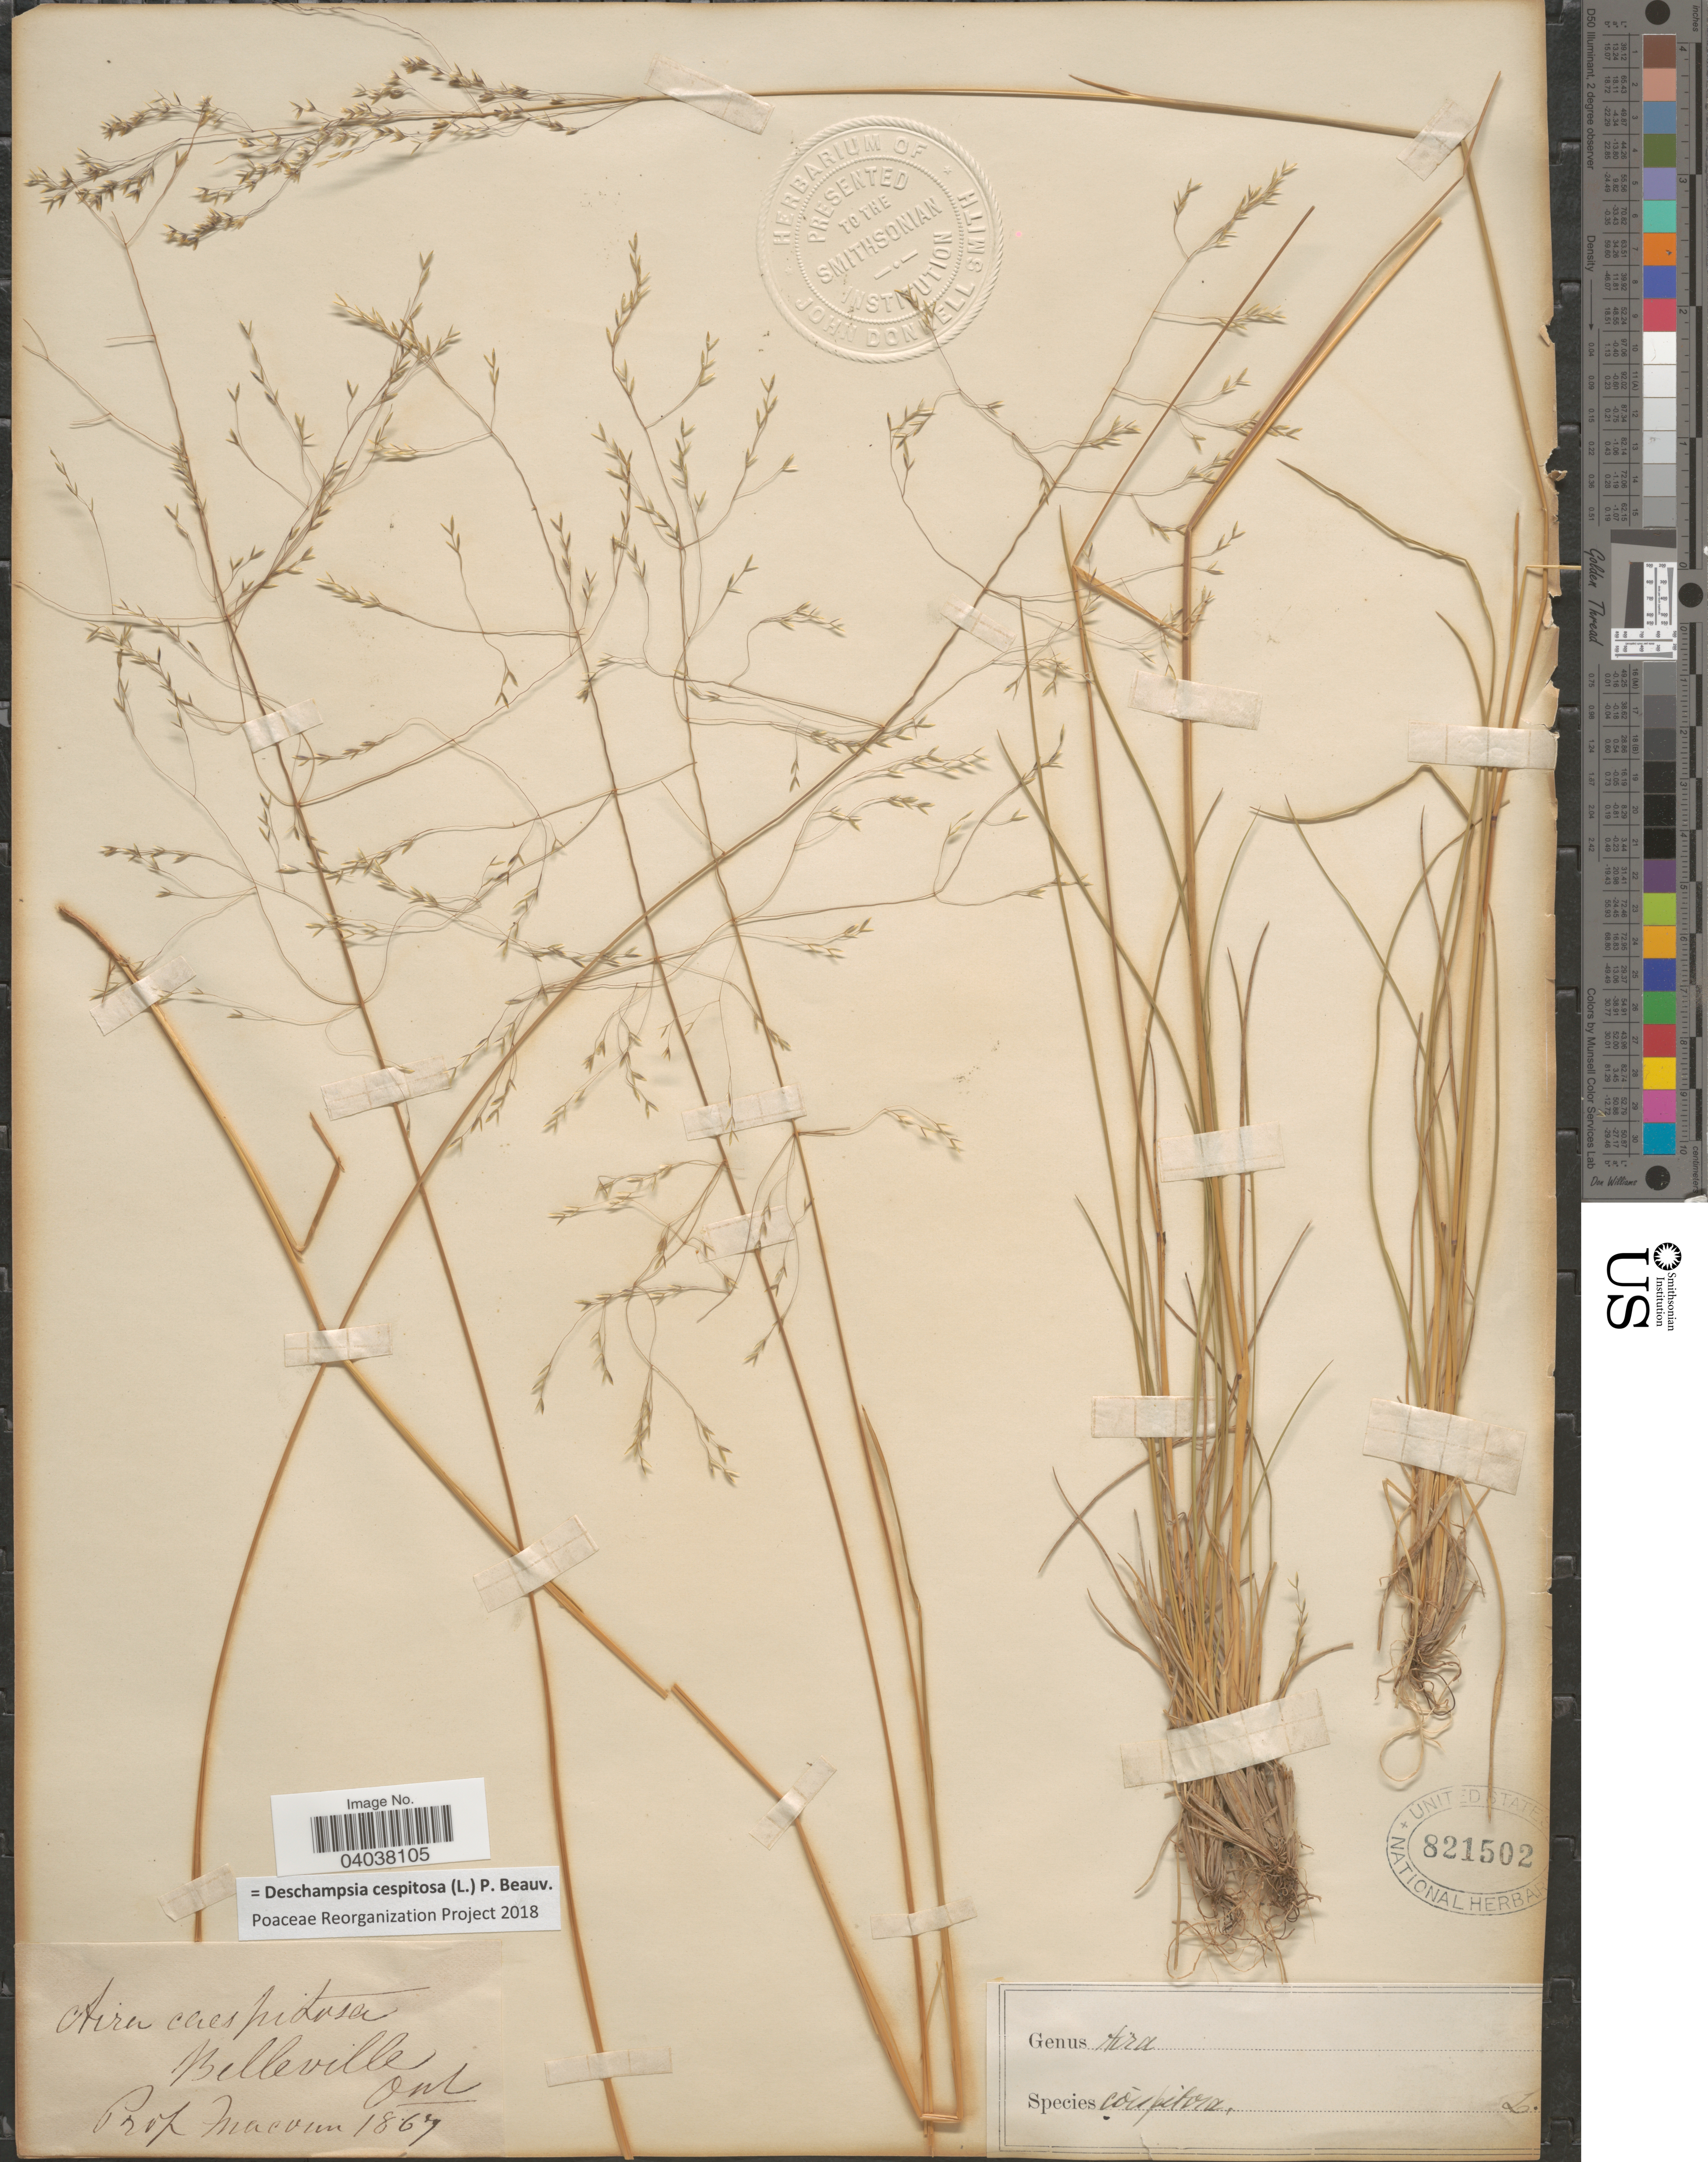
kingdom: Plantae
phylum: Tracheophyta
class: Liliopsida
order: Poales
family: Poaceae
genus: Deschampsia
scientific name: Deschampsia cespitosa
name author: (L.) P. Beauv.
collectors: -- Macoun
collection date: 1867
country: Canada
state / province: Ontario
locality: Belleville.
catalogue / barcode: US 821502